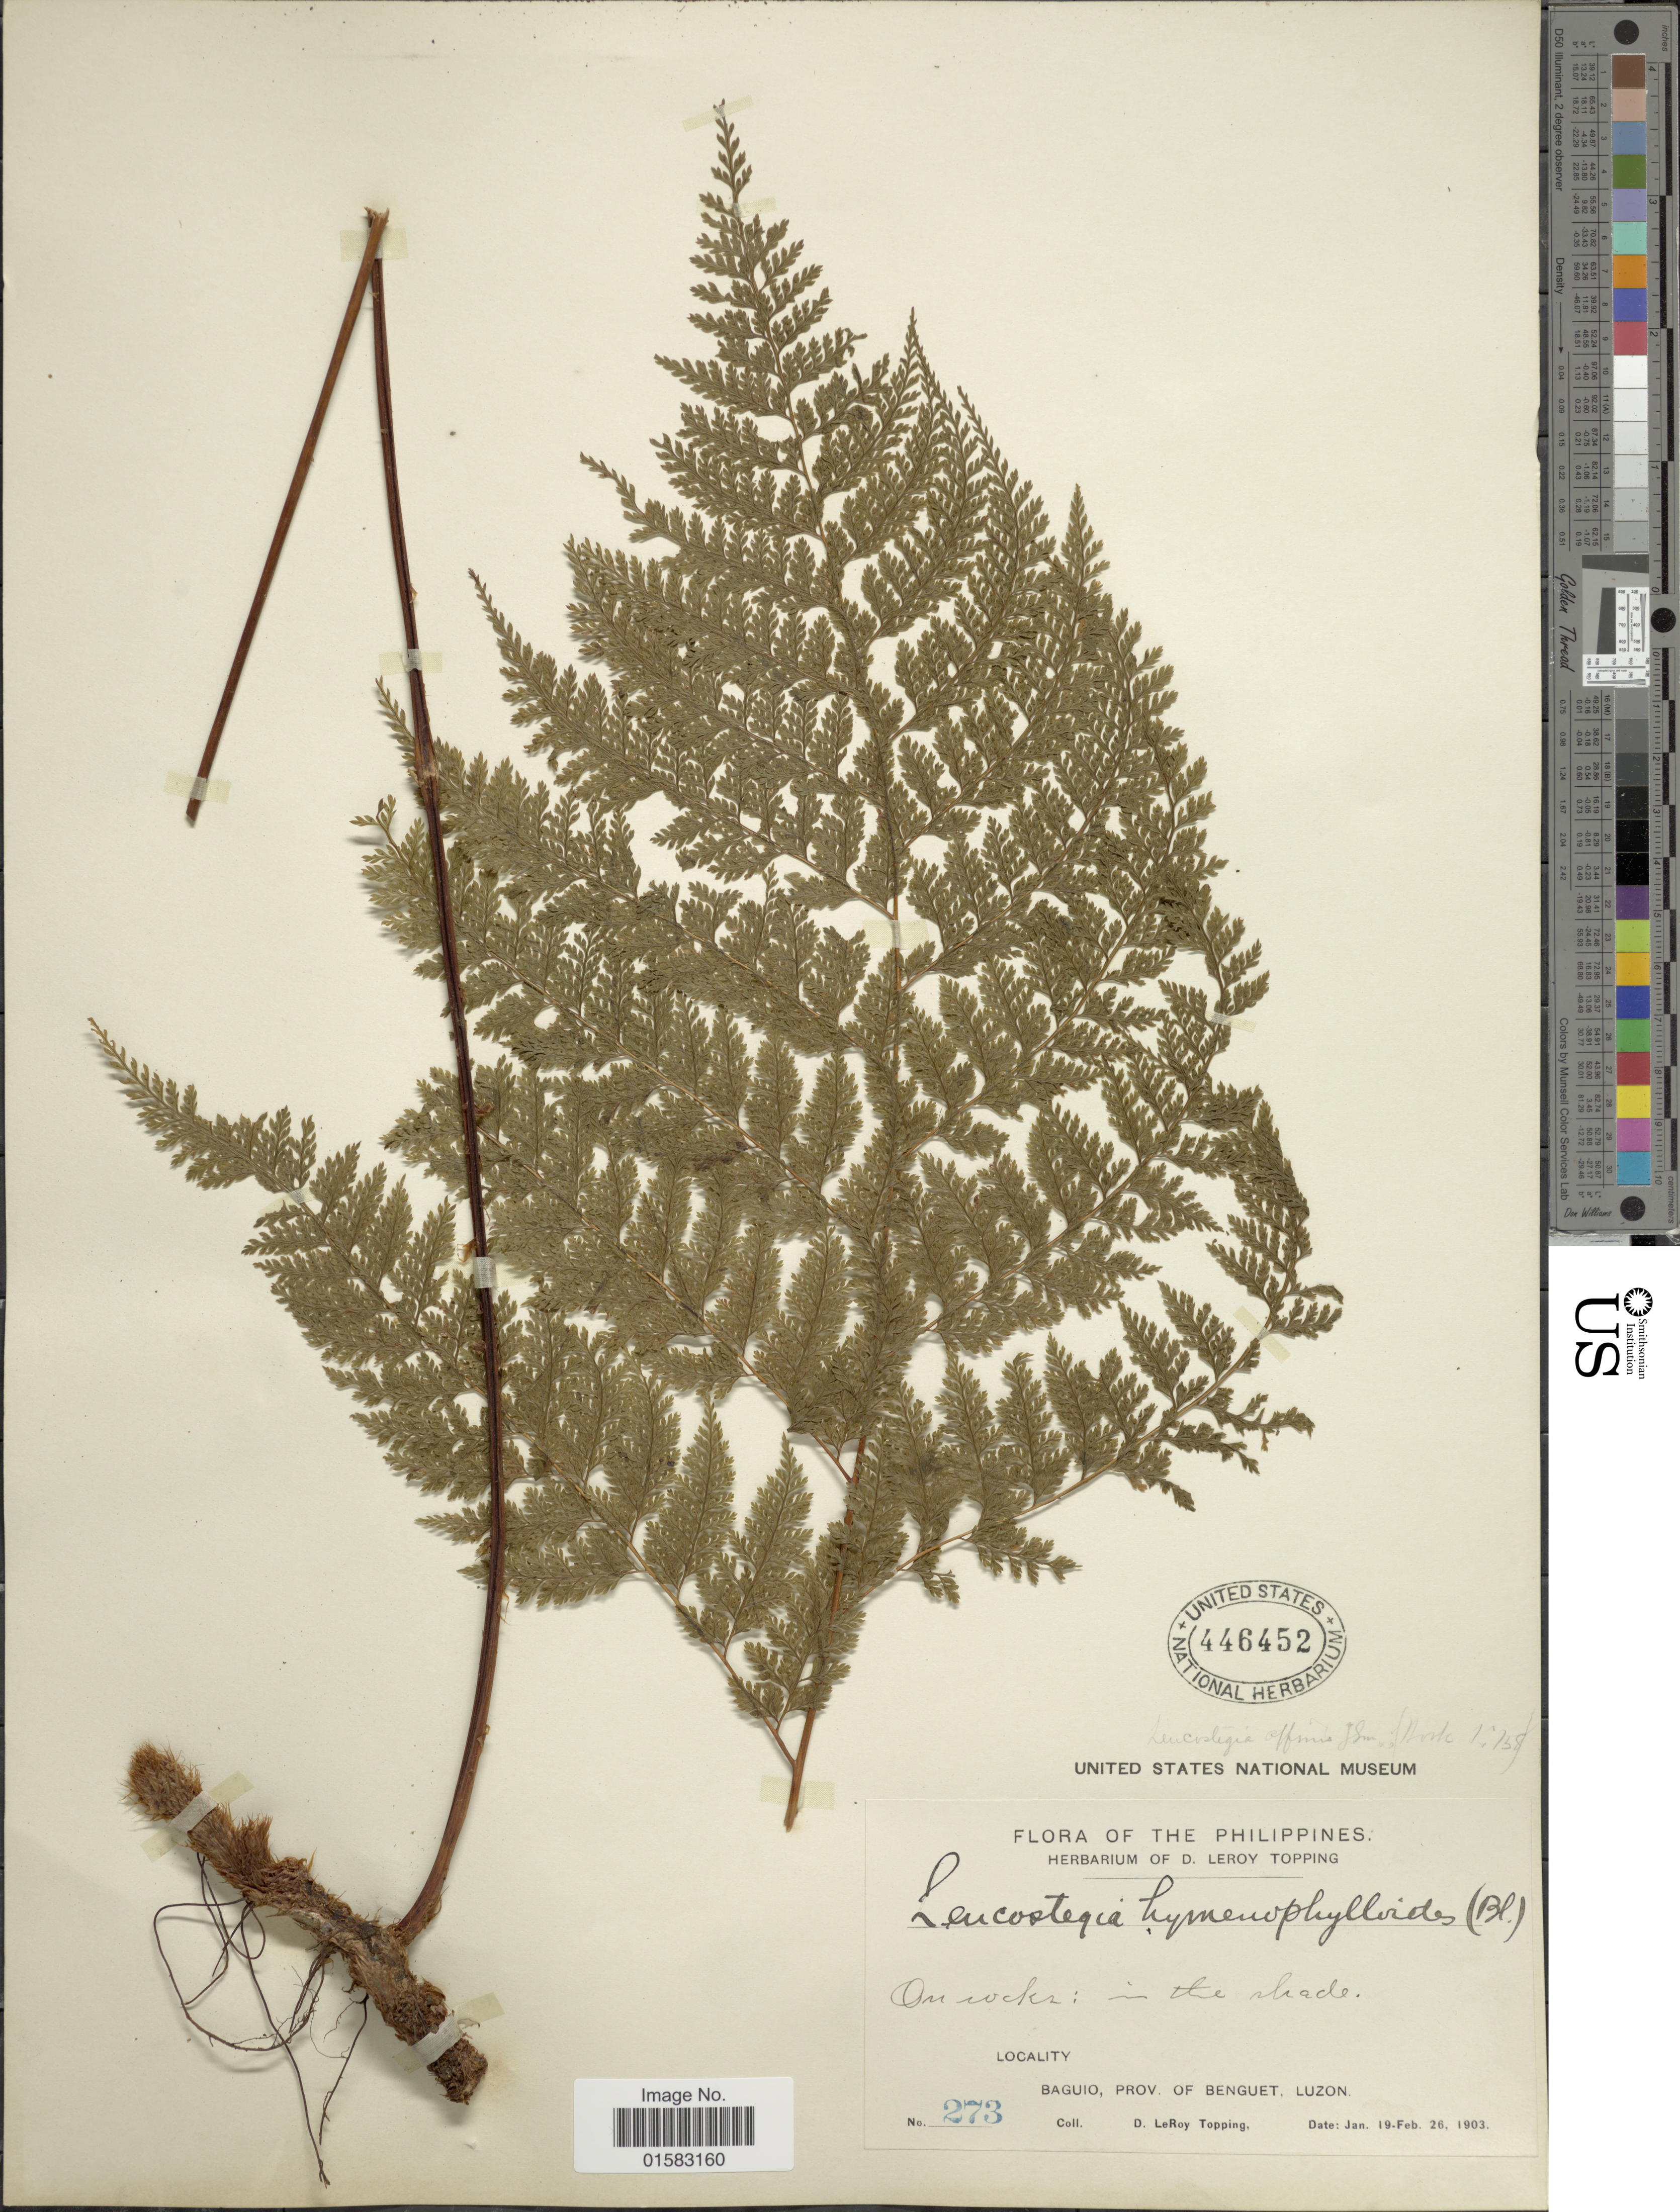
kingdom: Plantae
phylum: Tracheophyta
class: Polypodiopsida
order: Polypodiales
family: Davalliaceae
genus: Davallia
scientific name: Davallia hymenophylloides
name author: (Bedd.) Kuhn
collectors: D. L. Topping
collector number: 273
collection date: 1903-01-19/1903-02-26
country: Philippines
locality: Baguio, Prov. of Benguet, Luzon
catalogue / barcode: US 446452